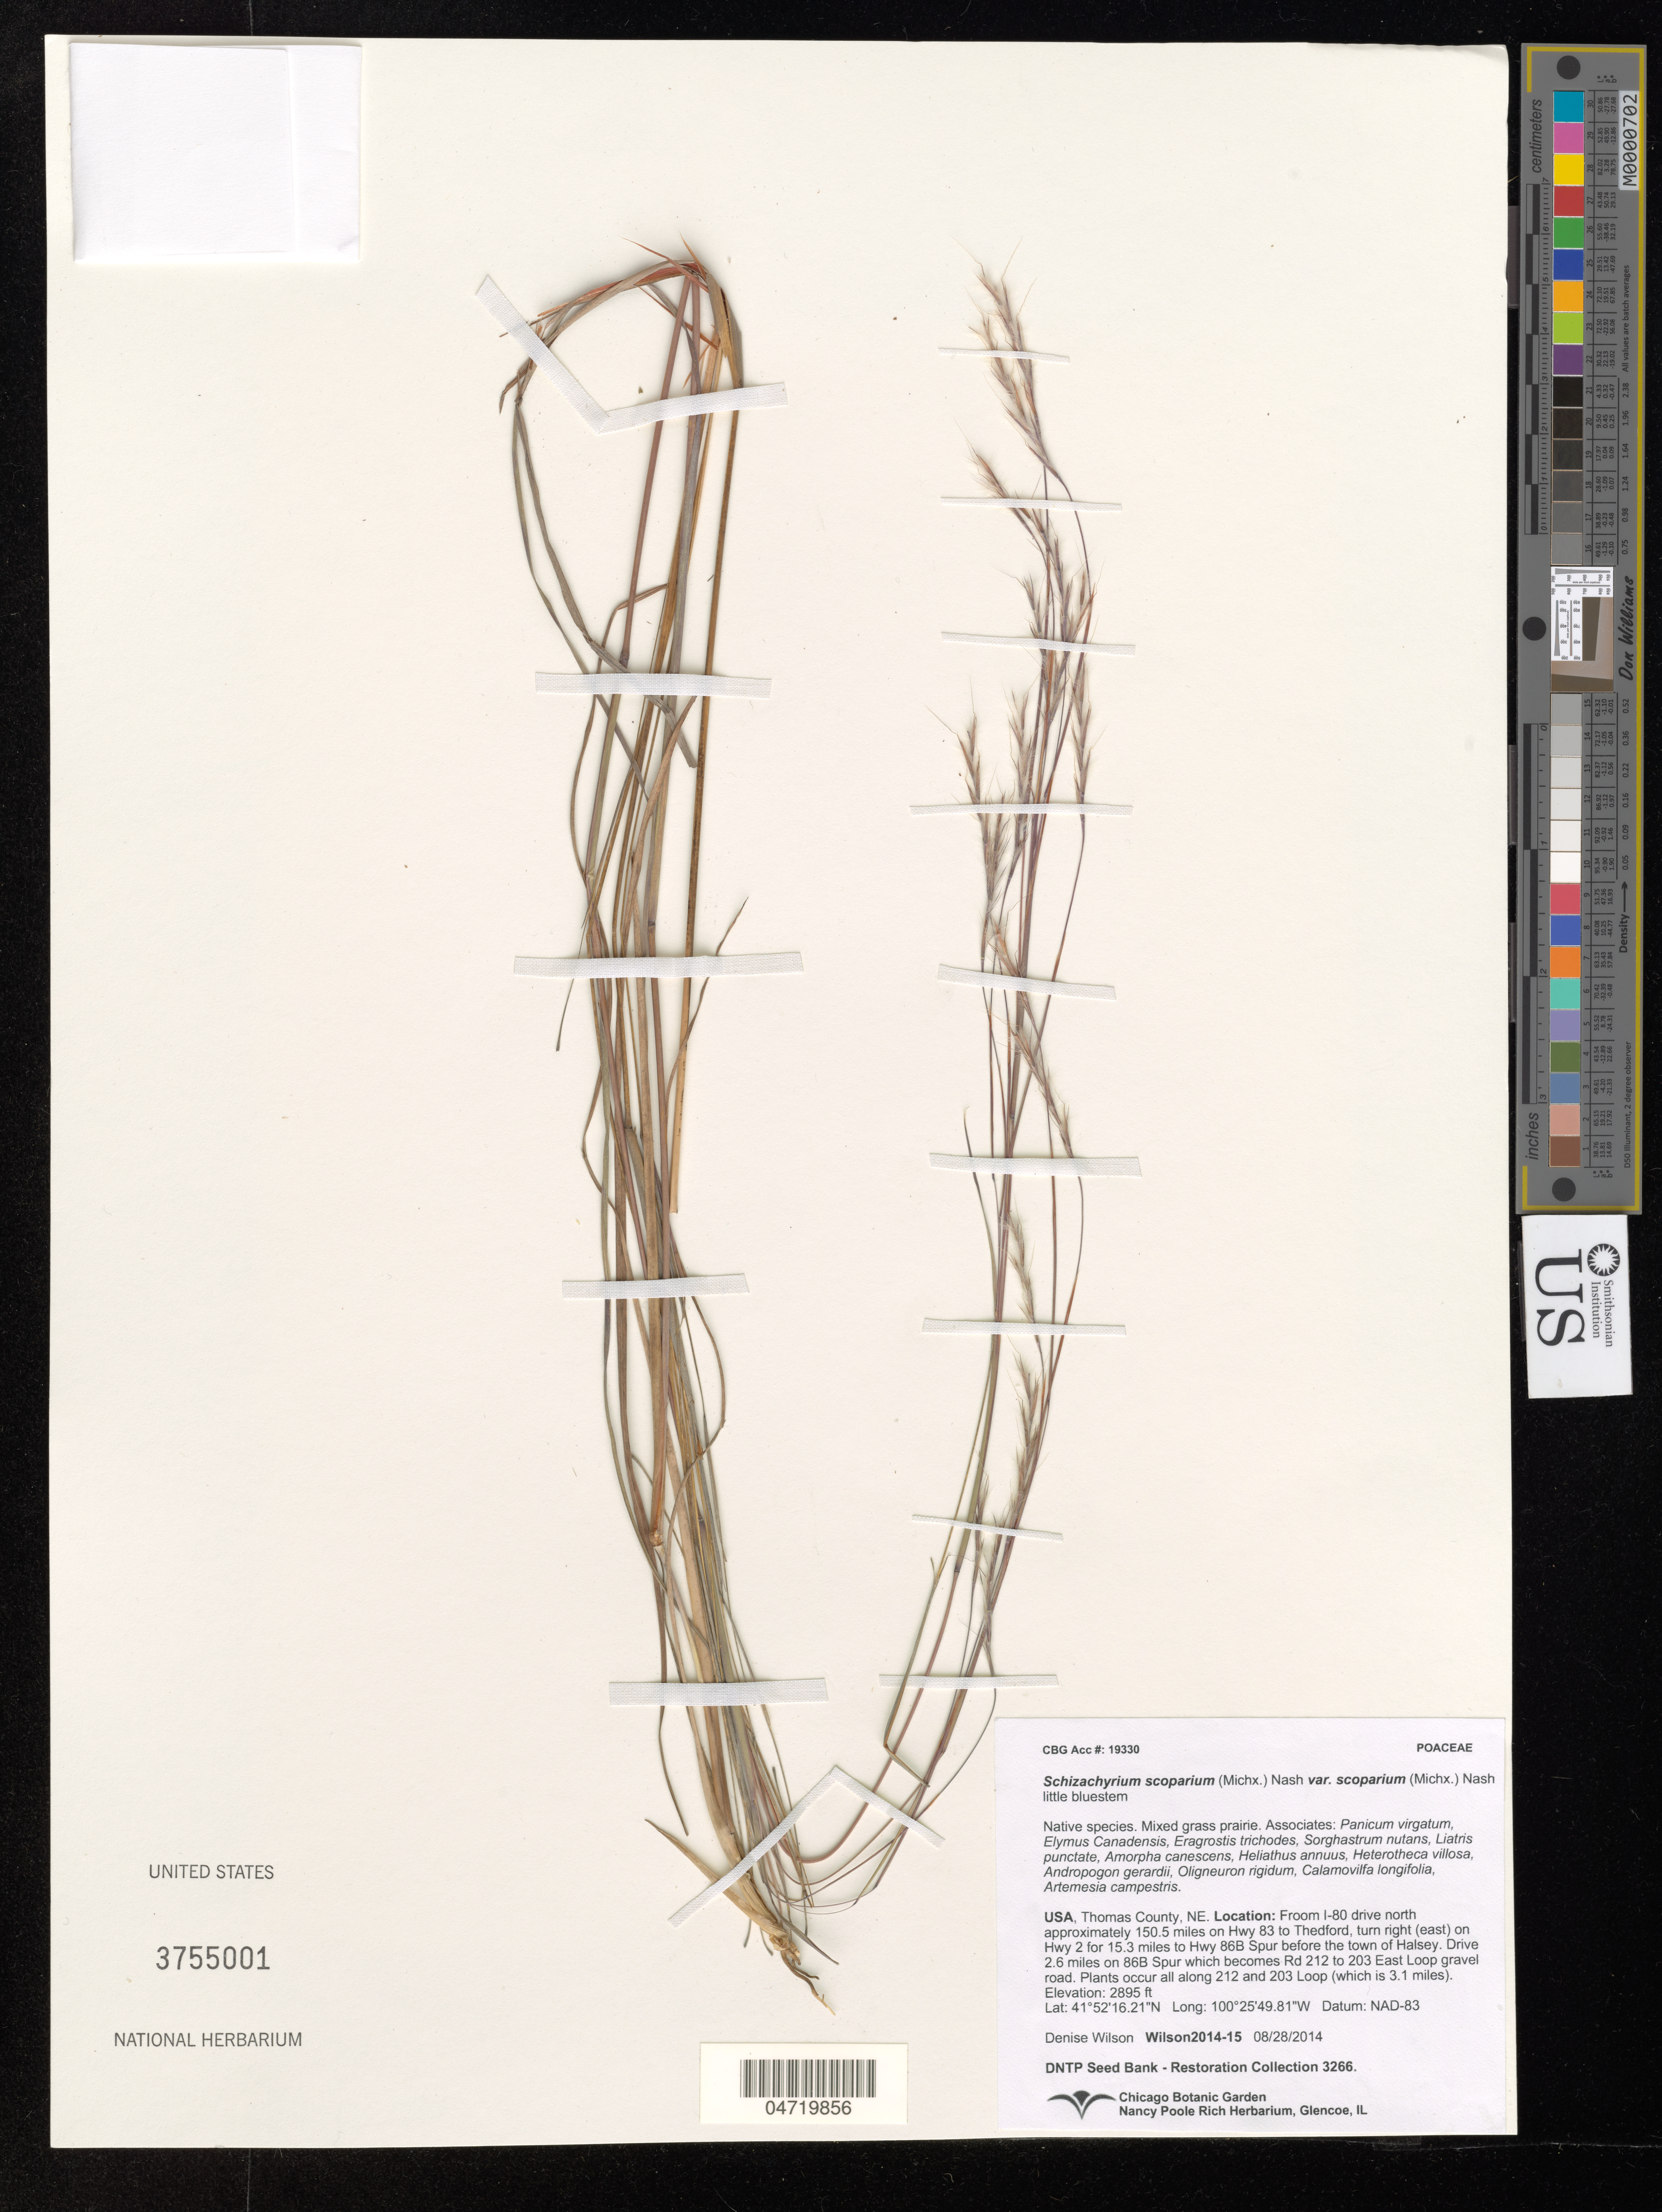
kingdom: Plantae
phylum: Tracheophyta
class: Liliopsida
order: Poales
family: Poaceae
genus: Schizachyrium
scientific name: Schizachyrium scoparium var. scoparium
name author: (Michx.) Nash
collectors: D. Wilson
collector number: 19330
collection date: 2014-08-28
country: United States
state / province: Nebraska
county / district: Thomas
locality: From 1-80 drive N approximately 150.5 miles on Hwy 83 to Thedford, turn right on Hwy 2 for 16.3 miles to Hwy 86B Supr before the town of Halsey. Drive 2.6 miles on 86B spurwhich becomes Rd. 212 to 203 Loop (which is 3.1 miles).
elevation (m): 857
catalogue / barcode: US 3755001